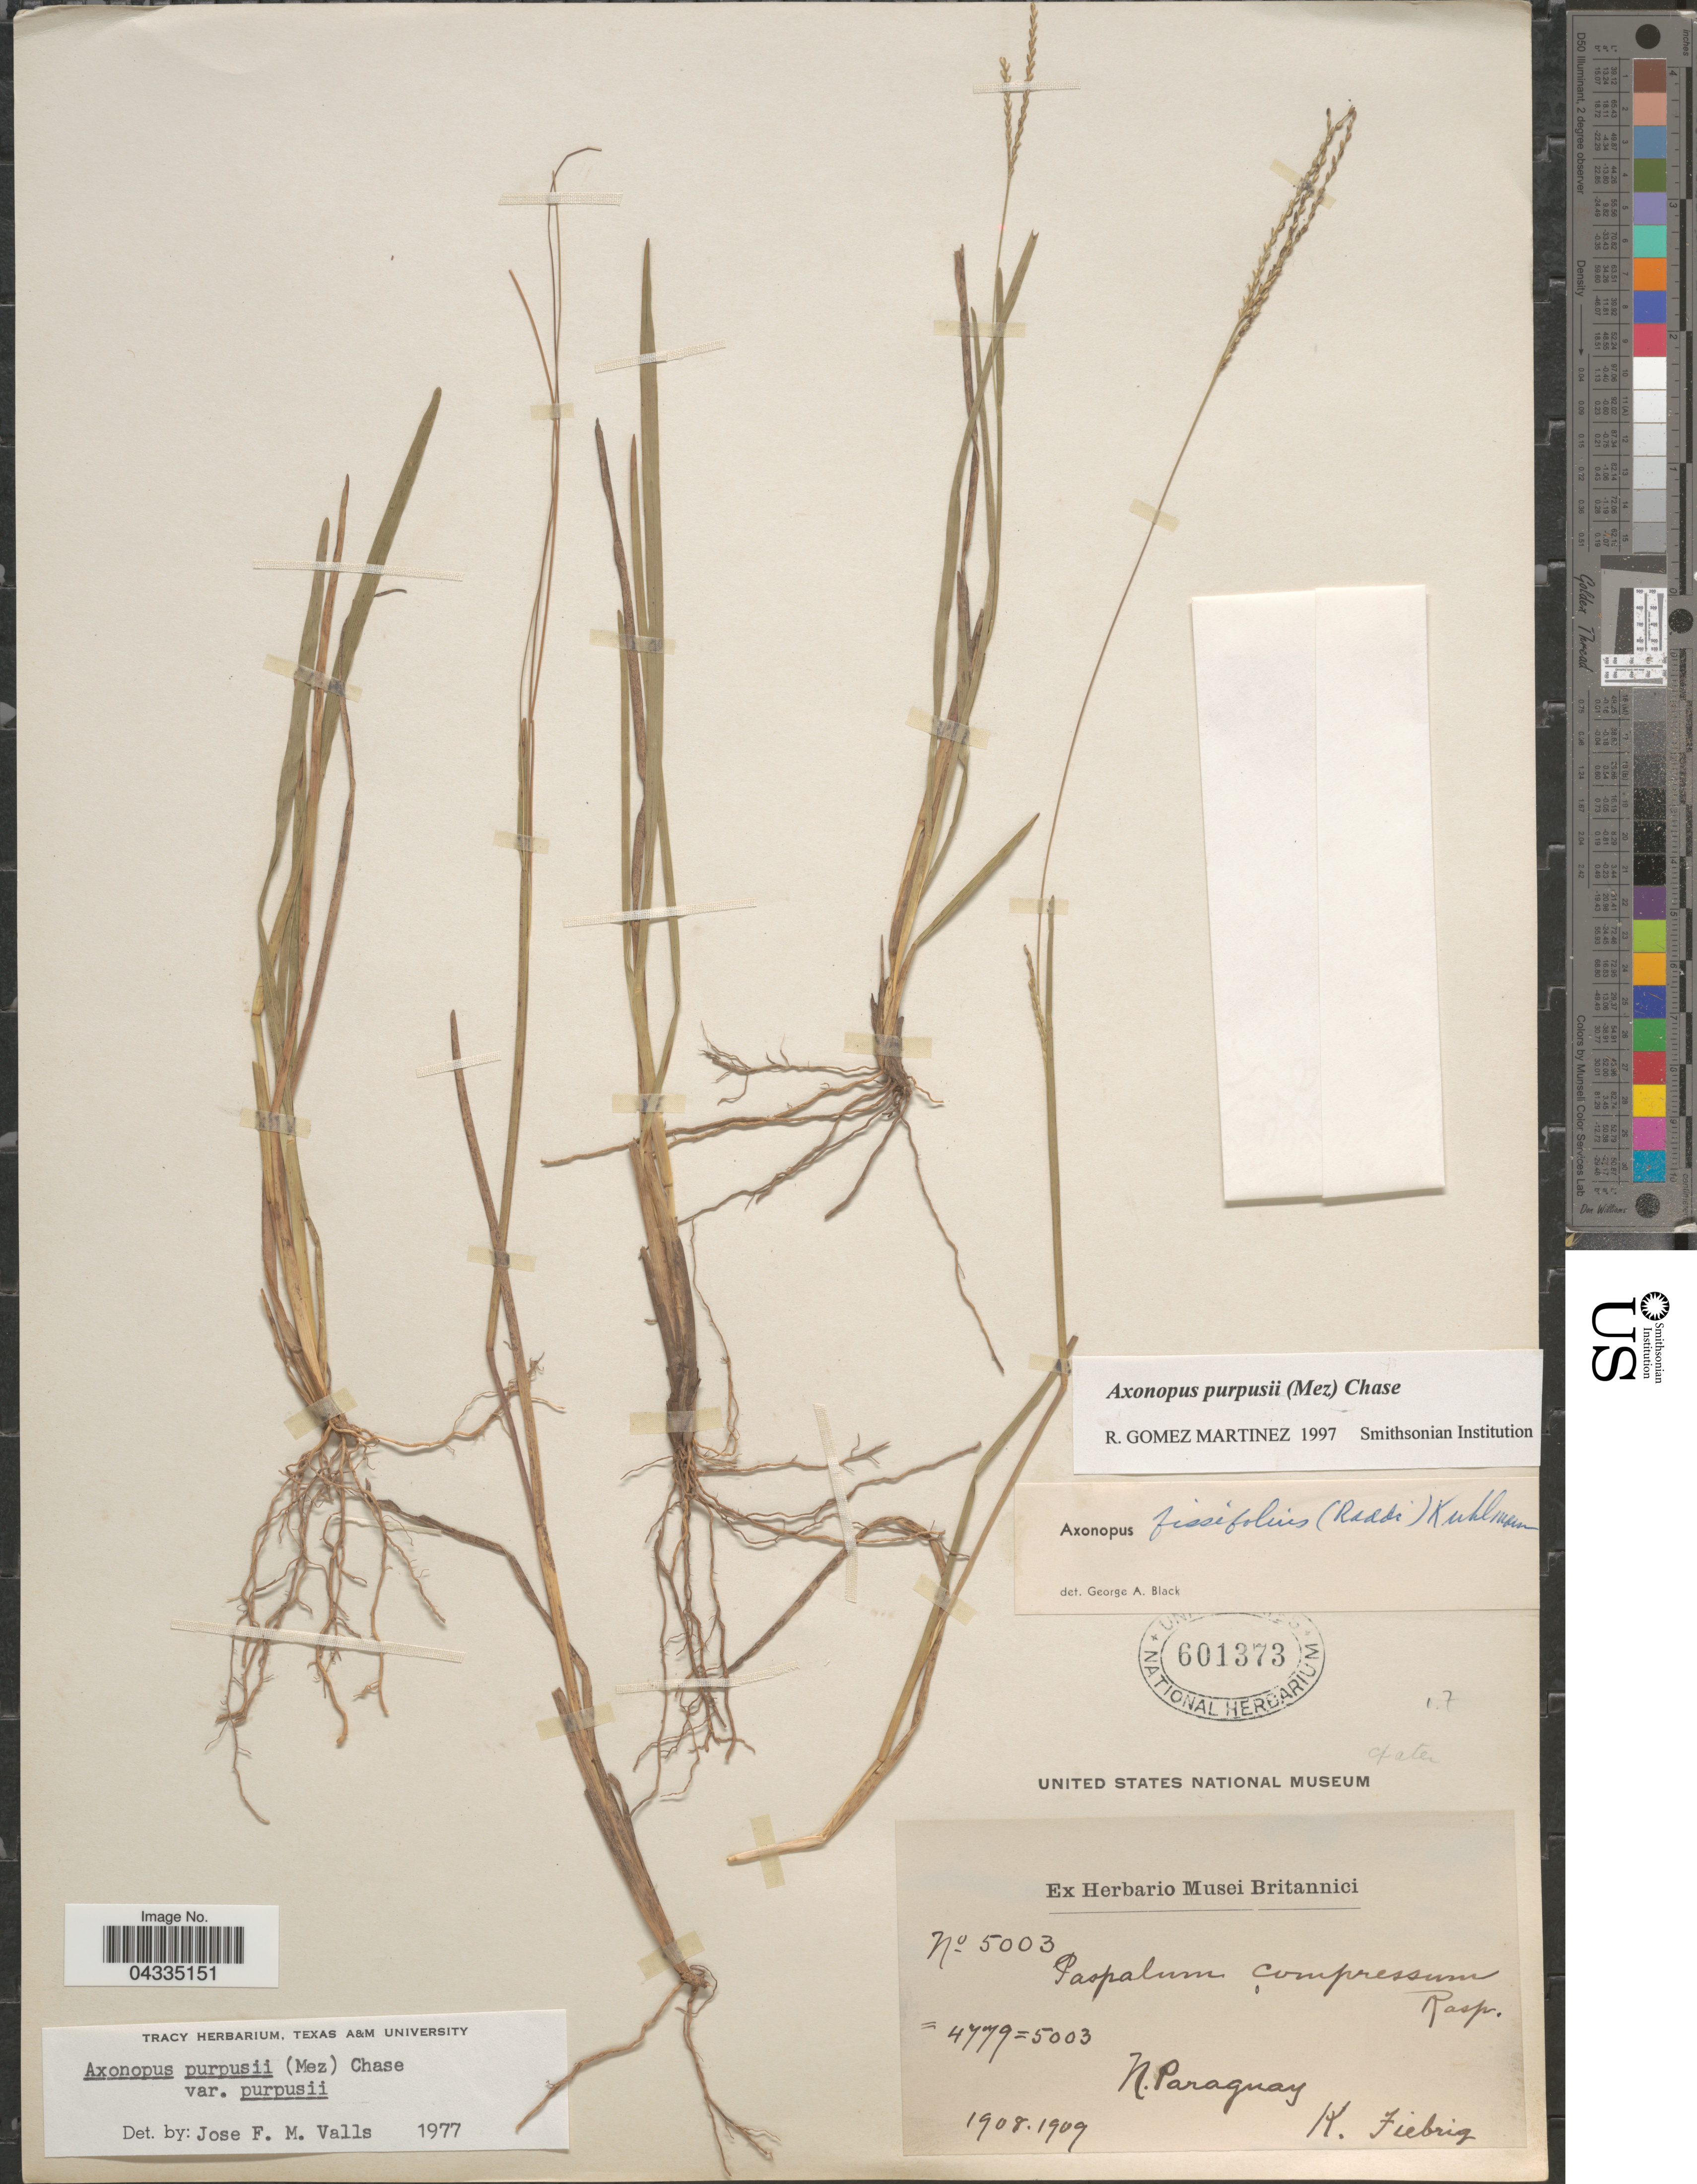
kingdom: Plantae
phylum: Tracheophyta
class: Liliopsida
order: Poales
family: Poaceae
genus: Axonopus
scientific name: Axonopus purpusii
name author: (Mez) Chase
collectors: K. Fiebrig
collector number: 5003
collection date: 1908/1909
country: Paraguay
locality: N. Paraguay.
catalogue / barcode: US 601373